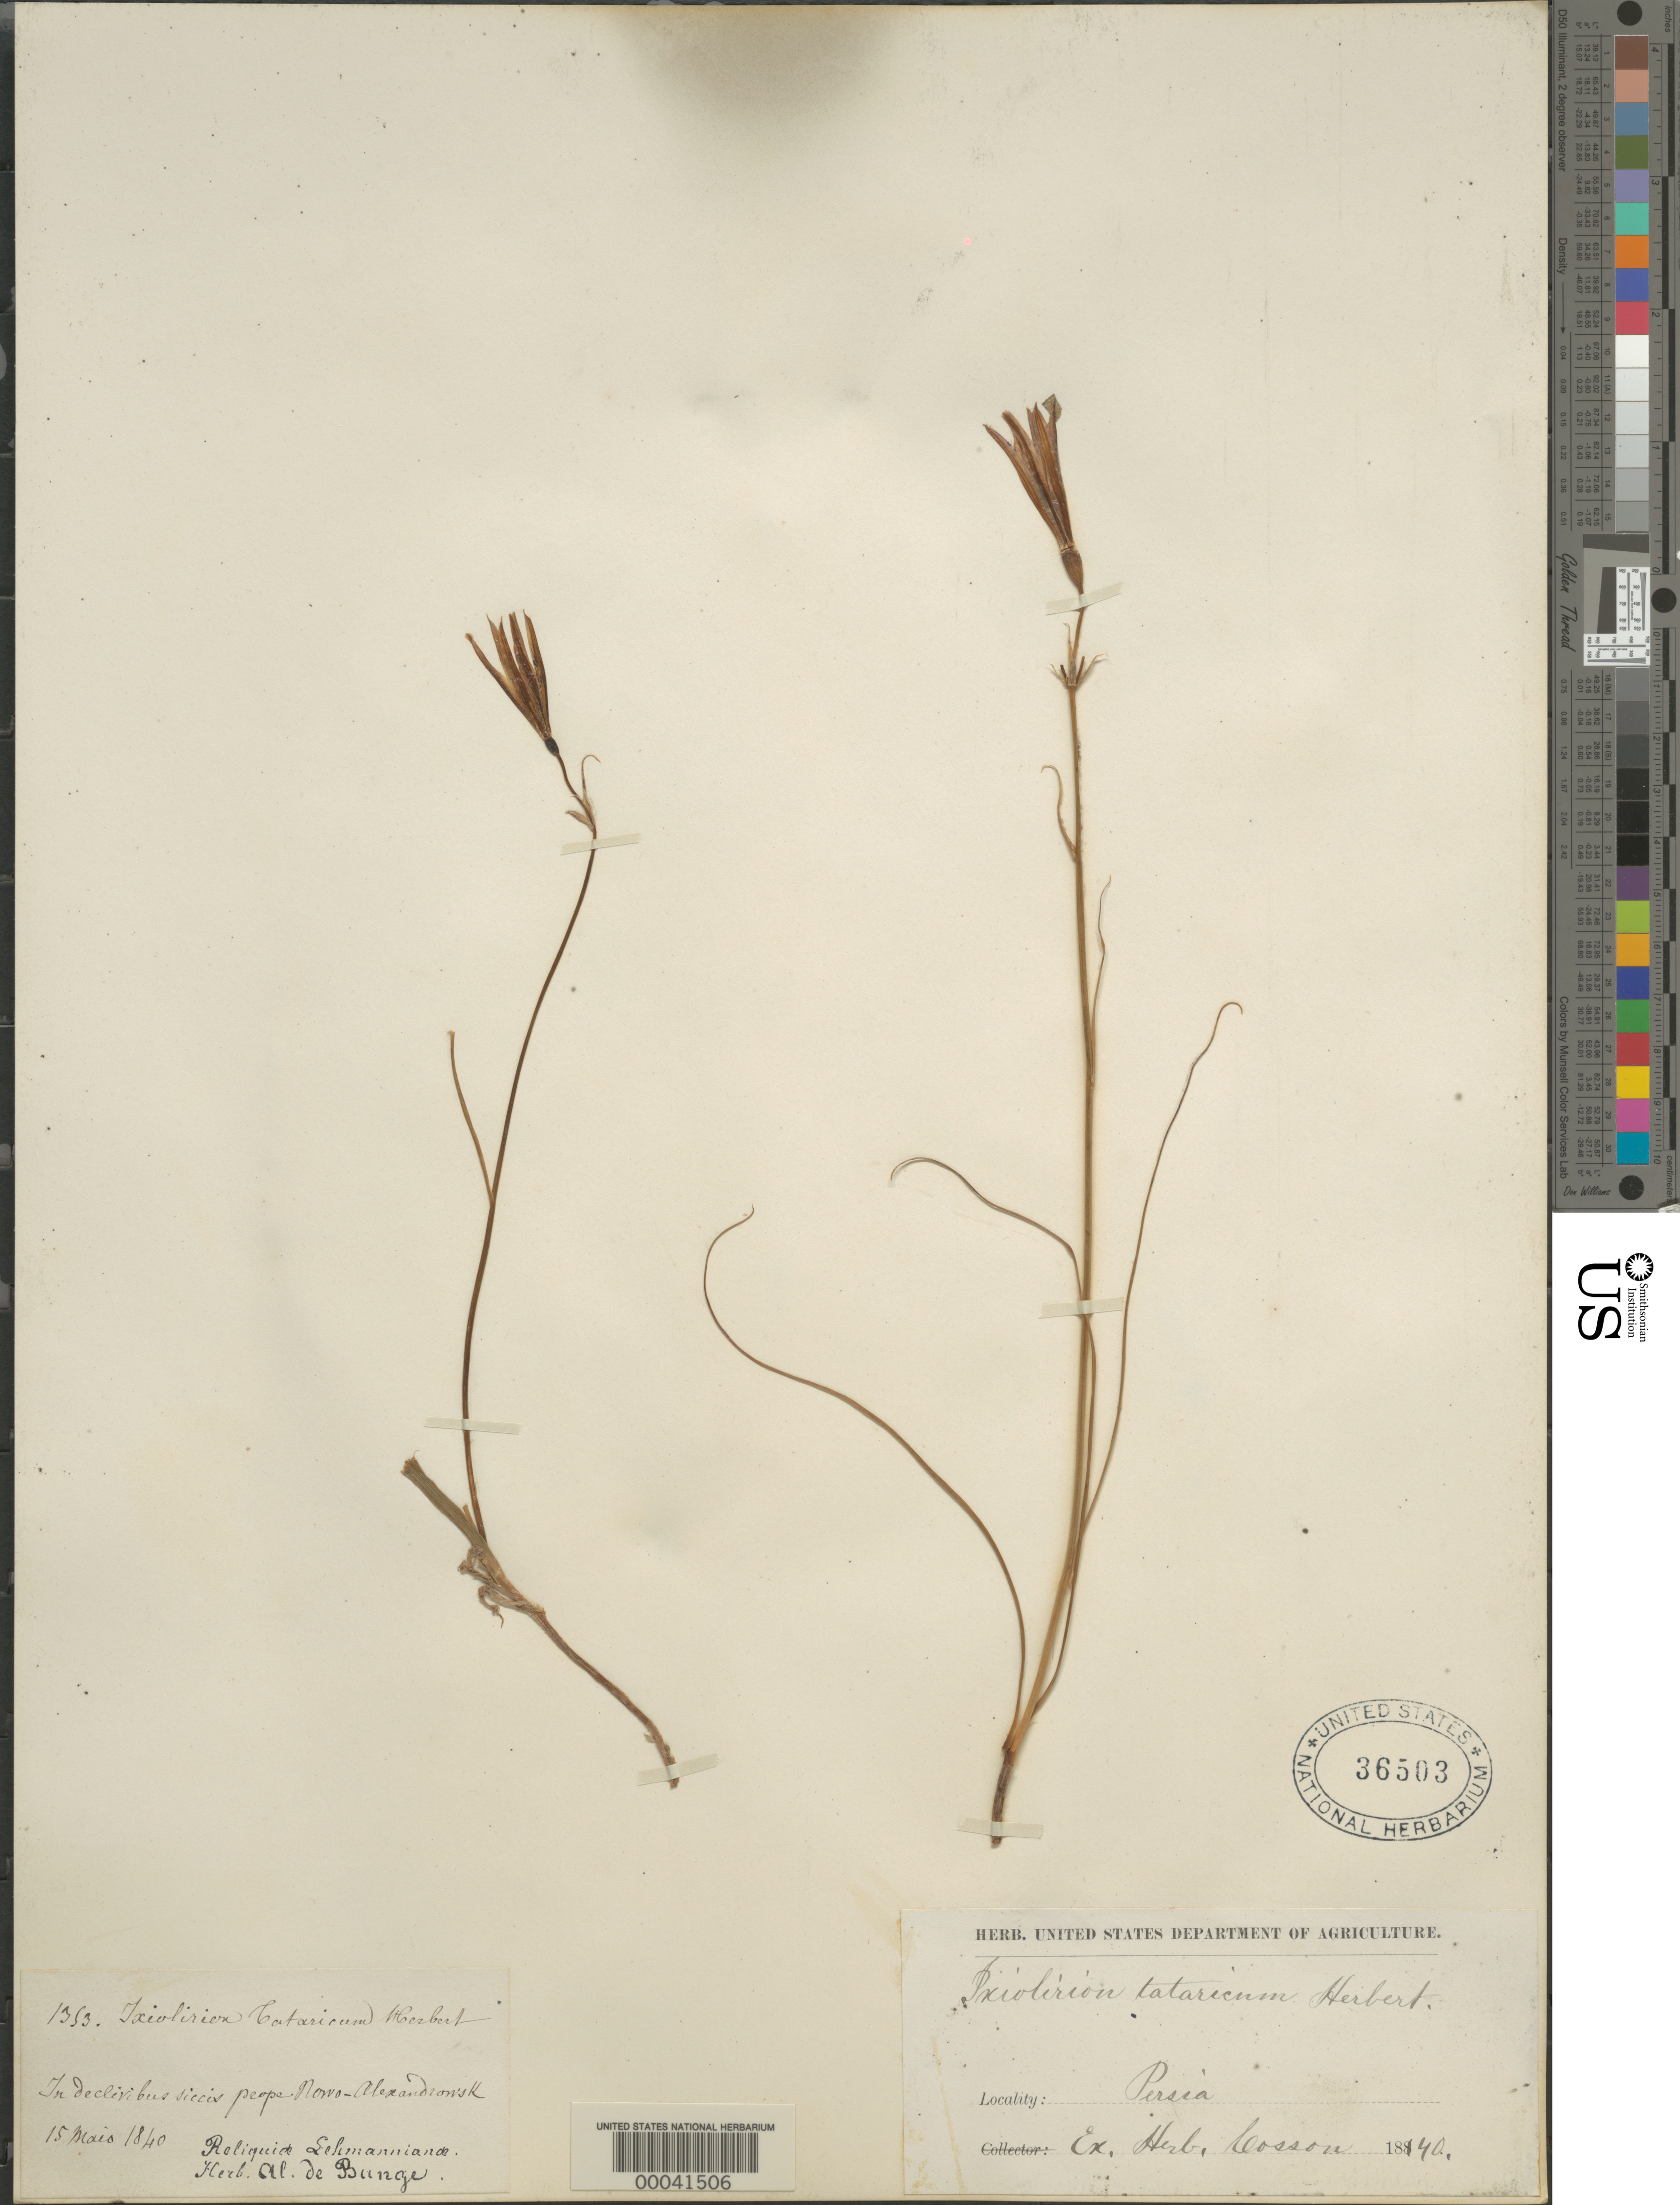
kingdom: Plantae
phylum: Tracheophyta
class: Liliopsida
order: Asparagales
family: Ixioliriaceae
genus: Ixiolirion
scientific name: Ixiolirion tataricum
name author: (Pall.) Schult. & Schult. f.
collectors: ex herb. Bunge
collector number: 1393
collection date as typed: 15 May 1840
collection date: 1840-05-15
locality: Near nowo-alexandronsk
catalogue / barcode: US 36503